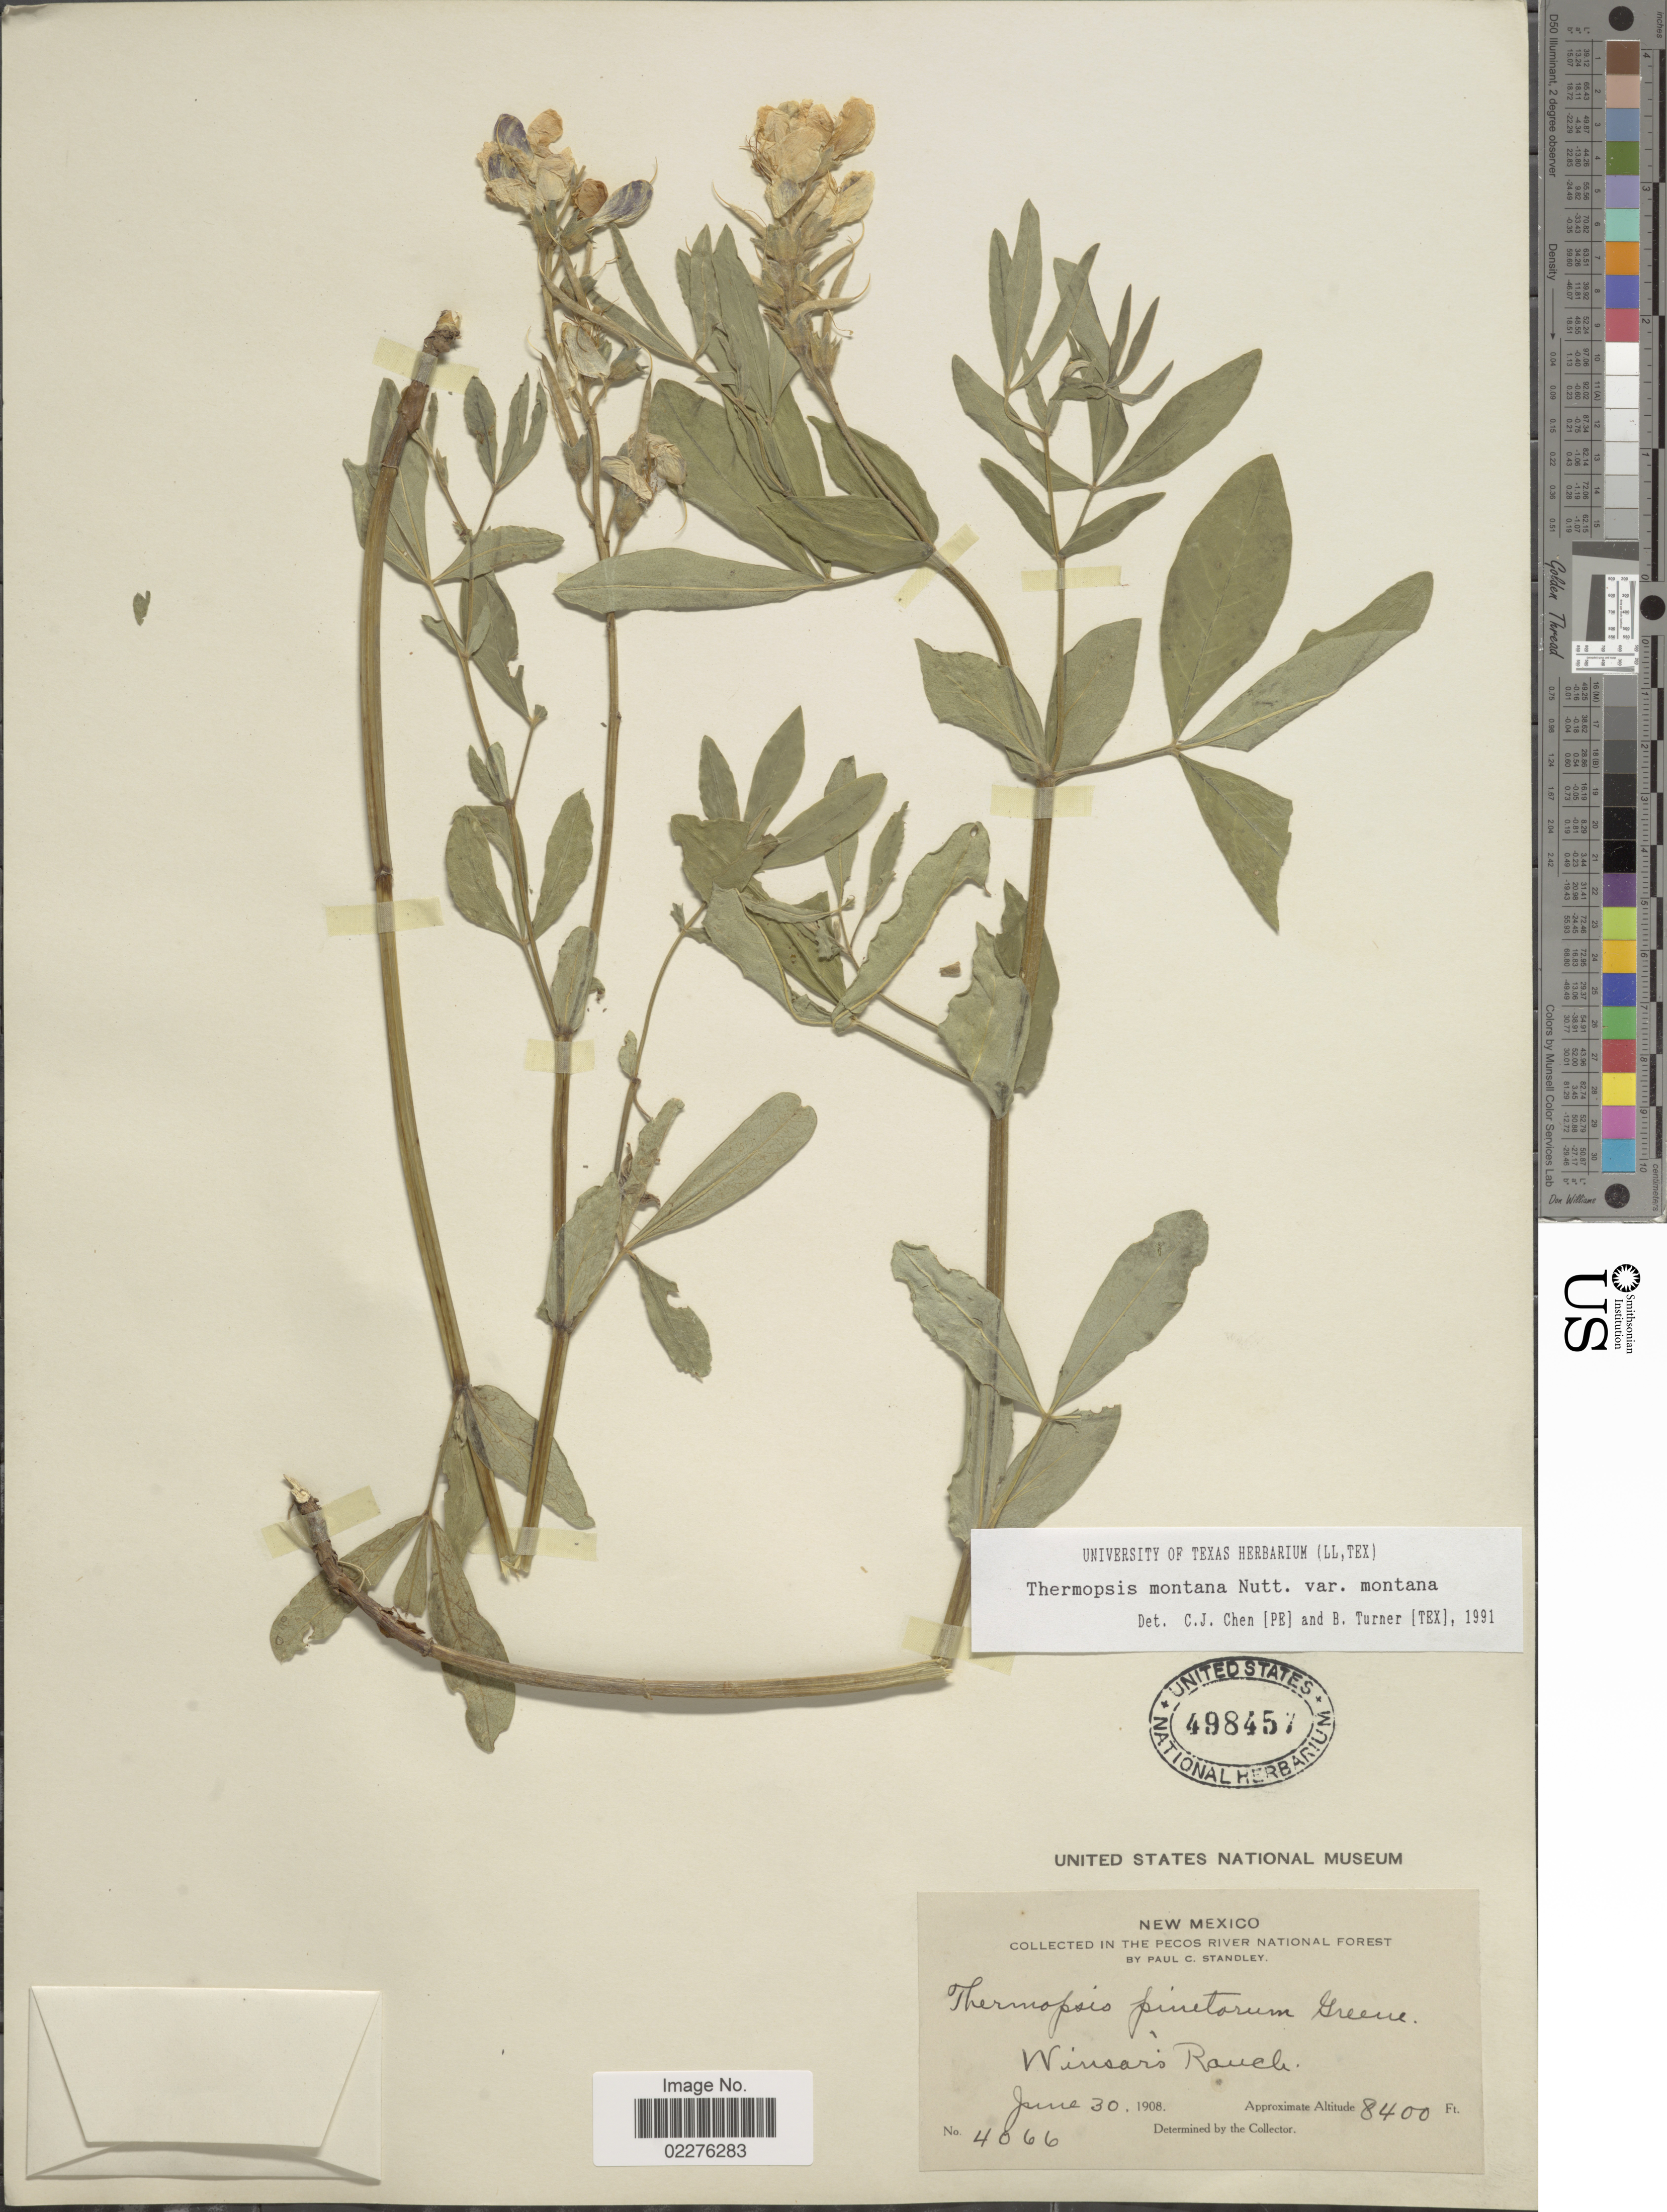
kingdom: Plantae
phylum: Tracheophyta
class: Magnoliopsida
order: Fabales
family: Fabaceae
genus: Thermopsis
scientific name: Thermopsis montana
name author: Nutt.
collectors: P. C. Standley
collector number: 4066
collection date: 1908-06-30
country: United States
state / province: New Mexico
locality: In the Pecos River National Forest, Winsars Ranch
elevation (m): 2560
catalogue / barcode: US 498457